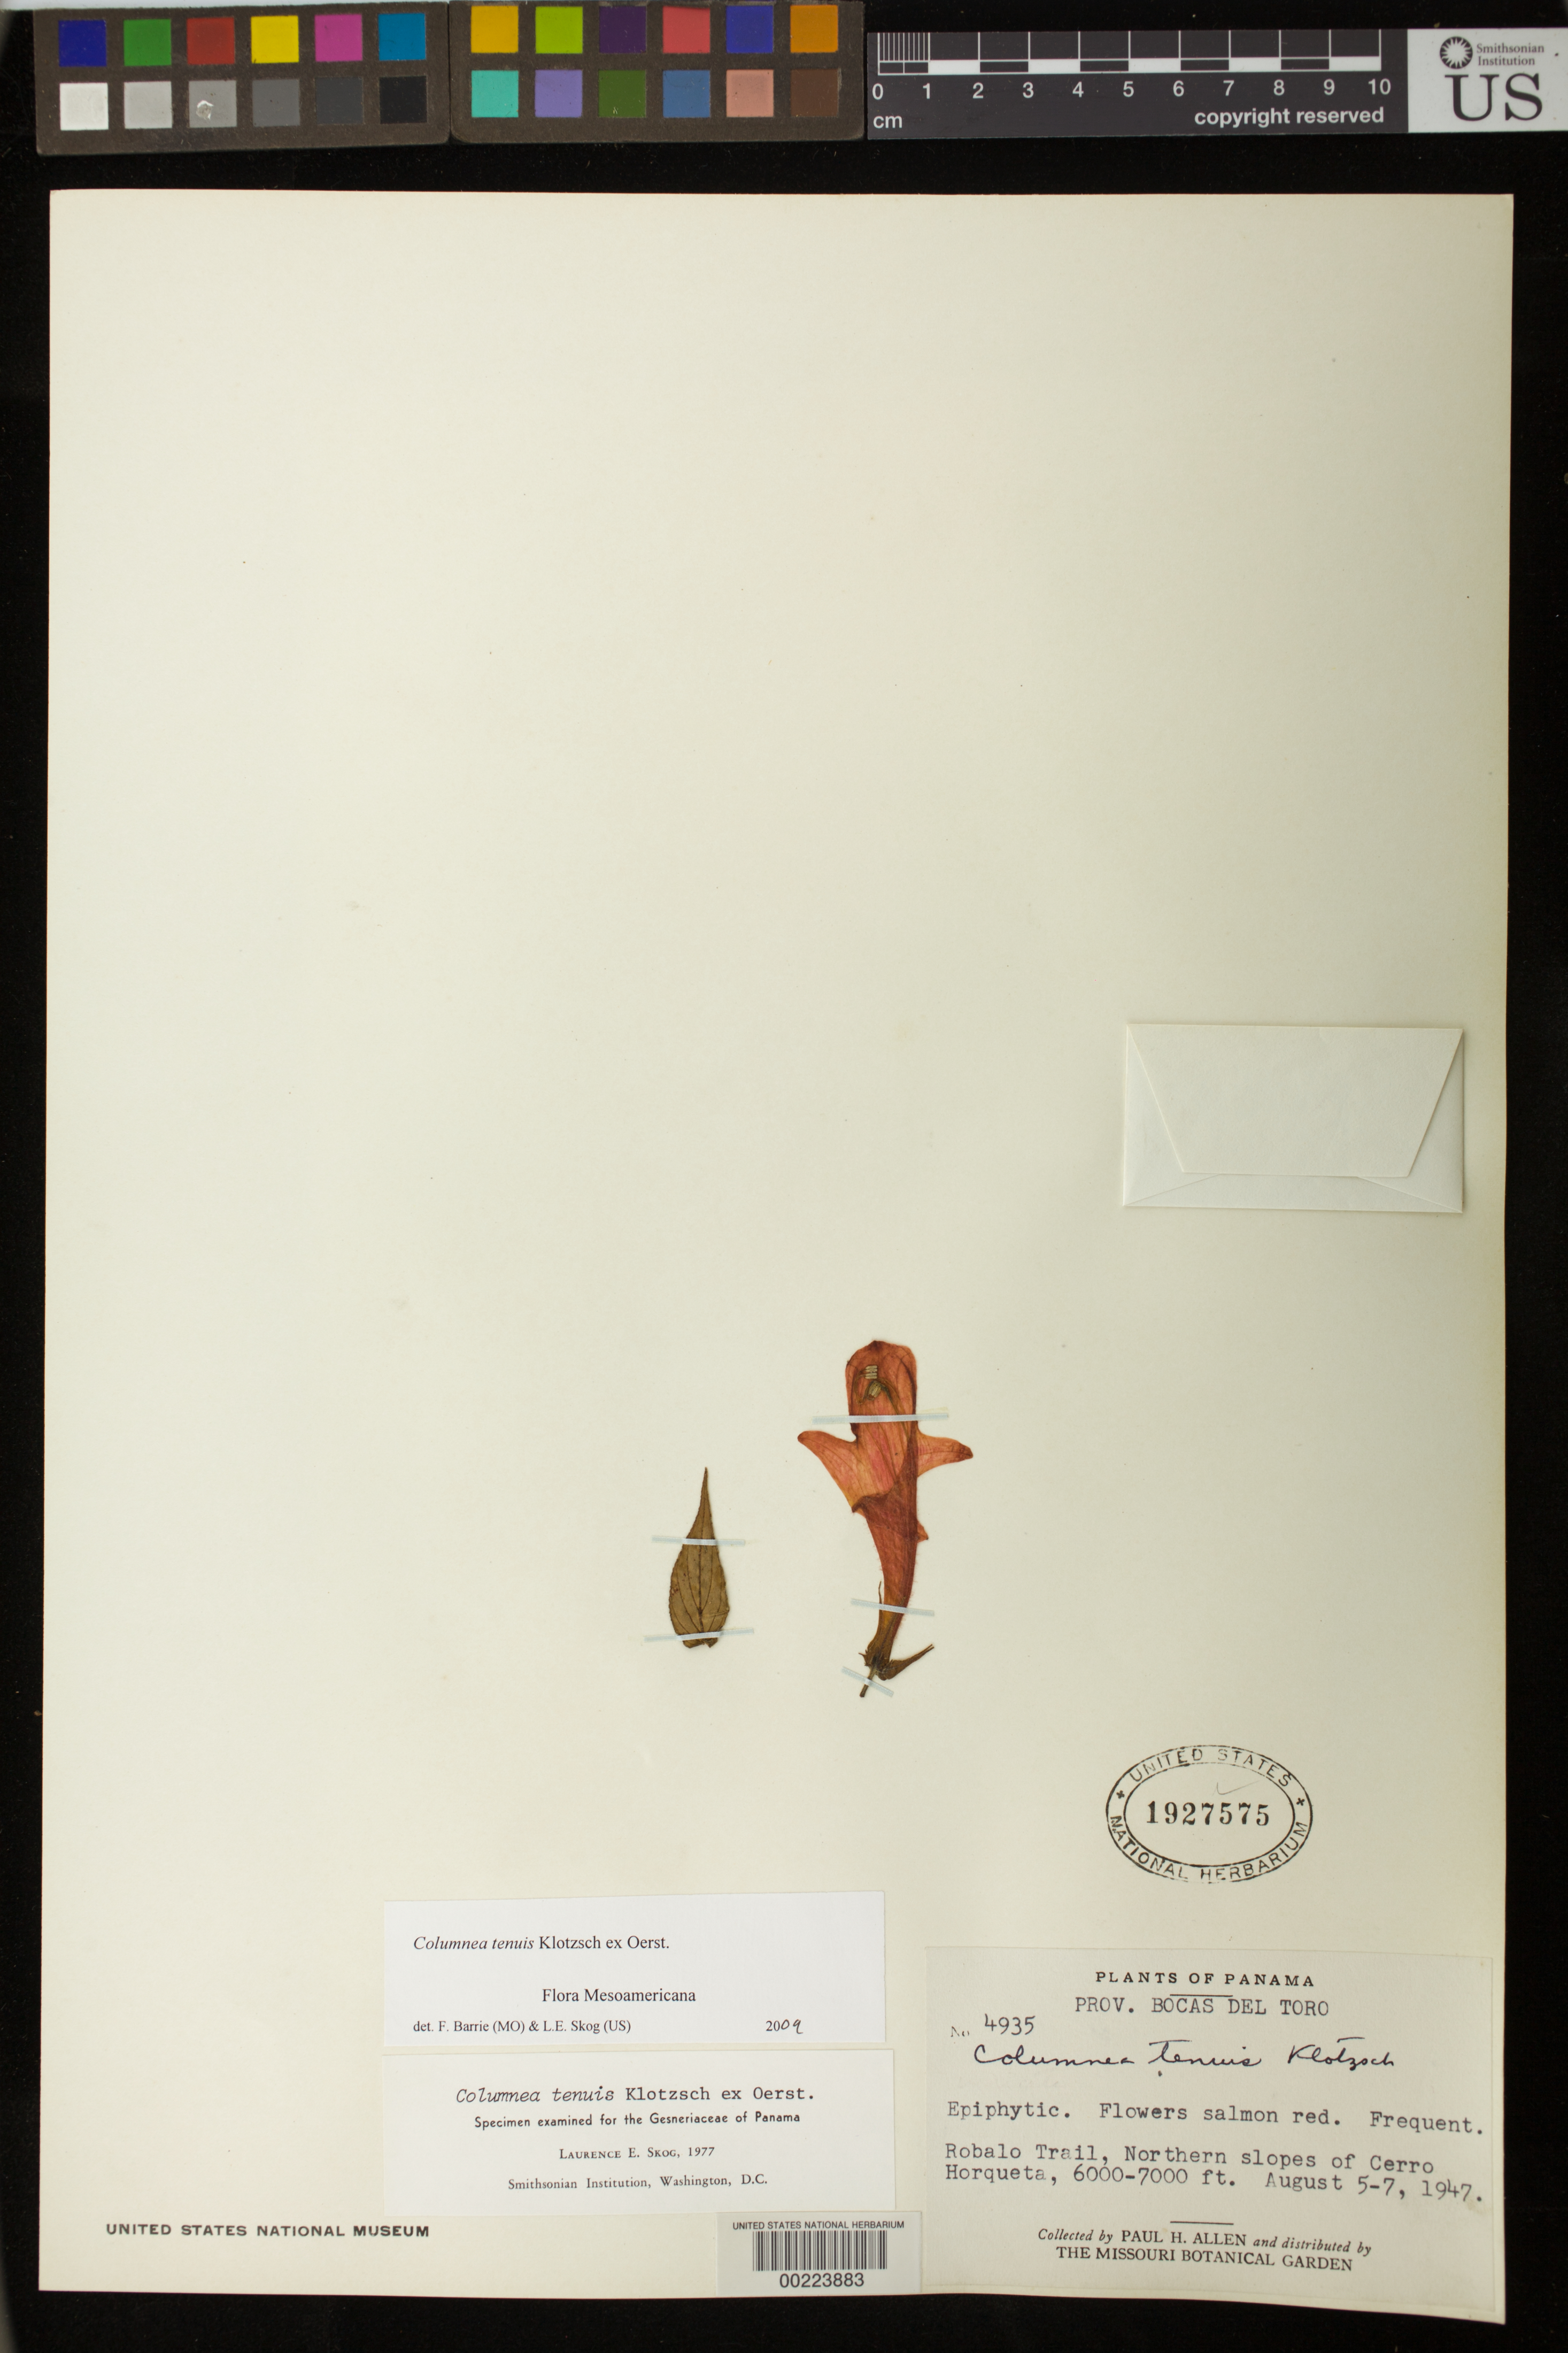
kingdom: Plantae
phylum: Tracheophyta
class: Magnoliopsida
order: Lamiales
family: Gesneriaceae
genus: Columnea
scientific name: Columnea tenuis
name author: Klotzsch ex Oerst.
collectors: P. H. Allen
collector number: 4935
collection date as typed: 5-7 Aug 1947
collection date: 1947-08-05/1947-08-07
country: Panama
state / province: Bocas del Toro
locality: Robalo trail, northern slopes of Cerro Horqueta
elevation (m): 1829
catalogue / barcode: US 1927575